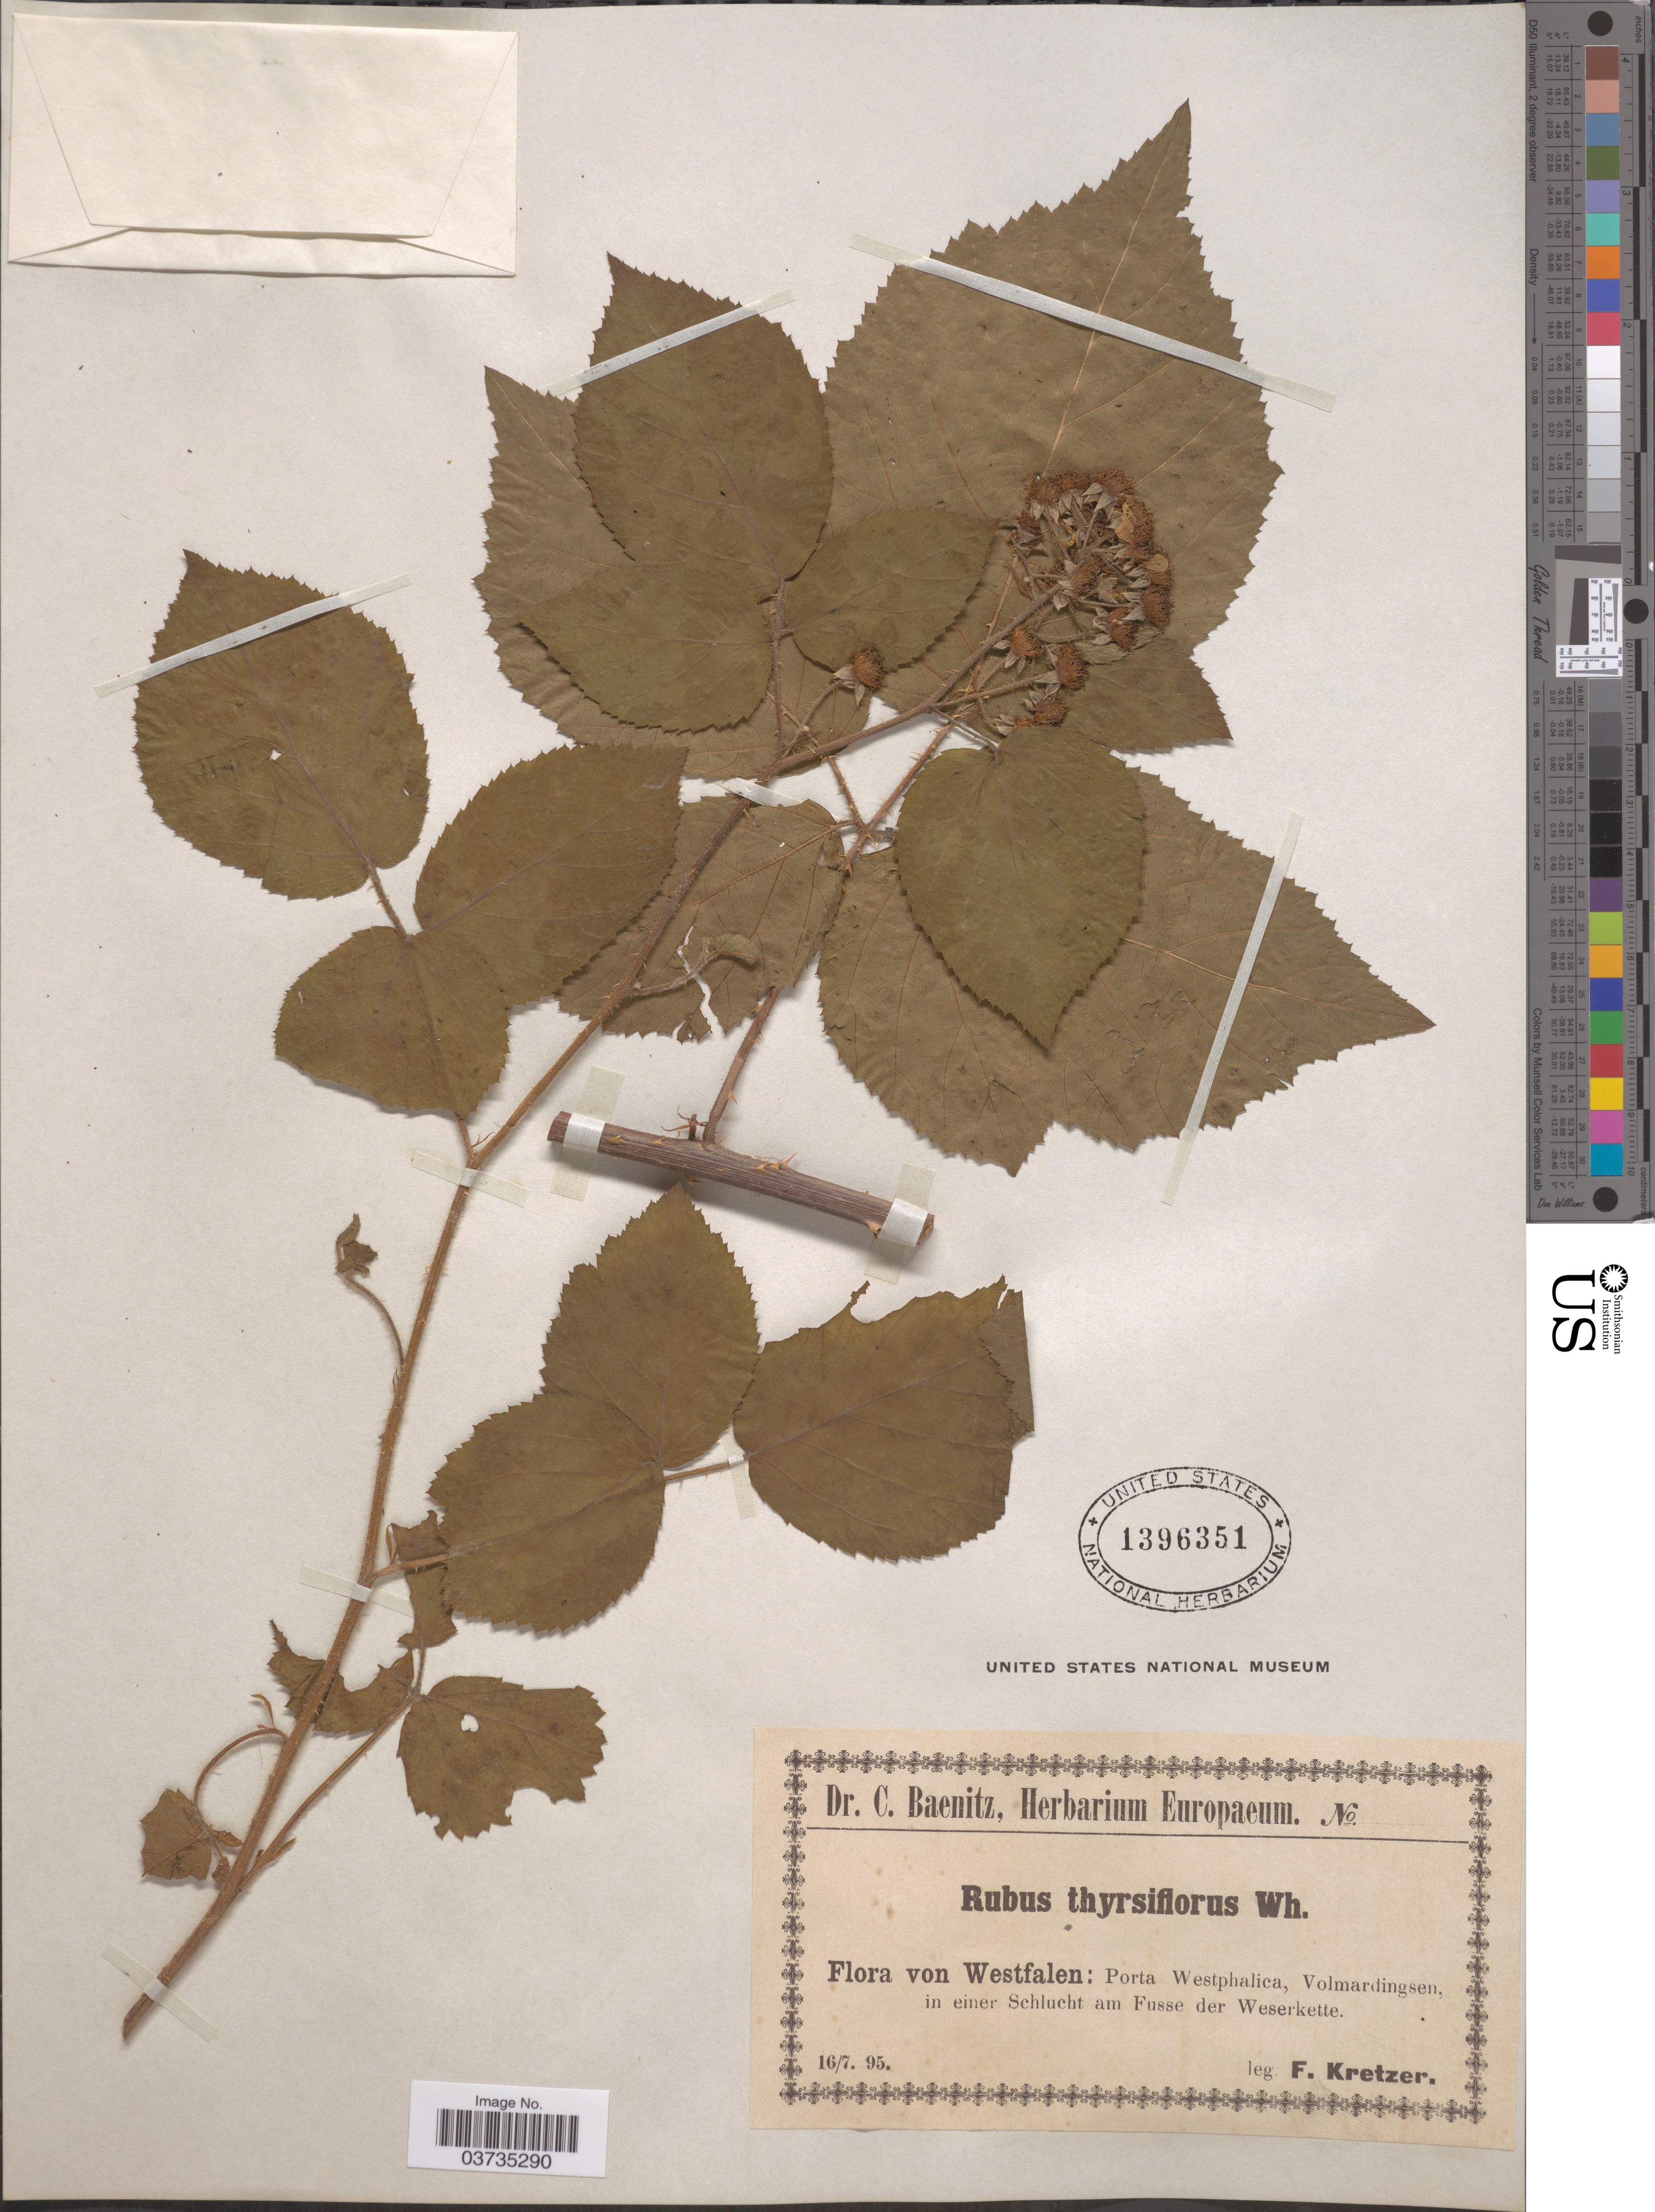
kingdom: Plantae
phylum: Tracheophyta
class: Magnoliopsida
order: Rosales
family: Rosaceae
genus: Rubus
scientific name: Rubus thyrsiflorus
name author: Weihe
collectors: F. Kretzer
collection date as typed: Transcribed d/m/y: 16/7/95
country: Germany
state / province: Nordrhein-Westfalen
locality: Westfalen: Porta Westphalica, Volmardingsen, in einer Schlucht am Fusse der Weserkette.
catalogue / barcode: US 1396351